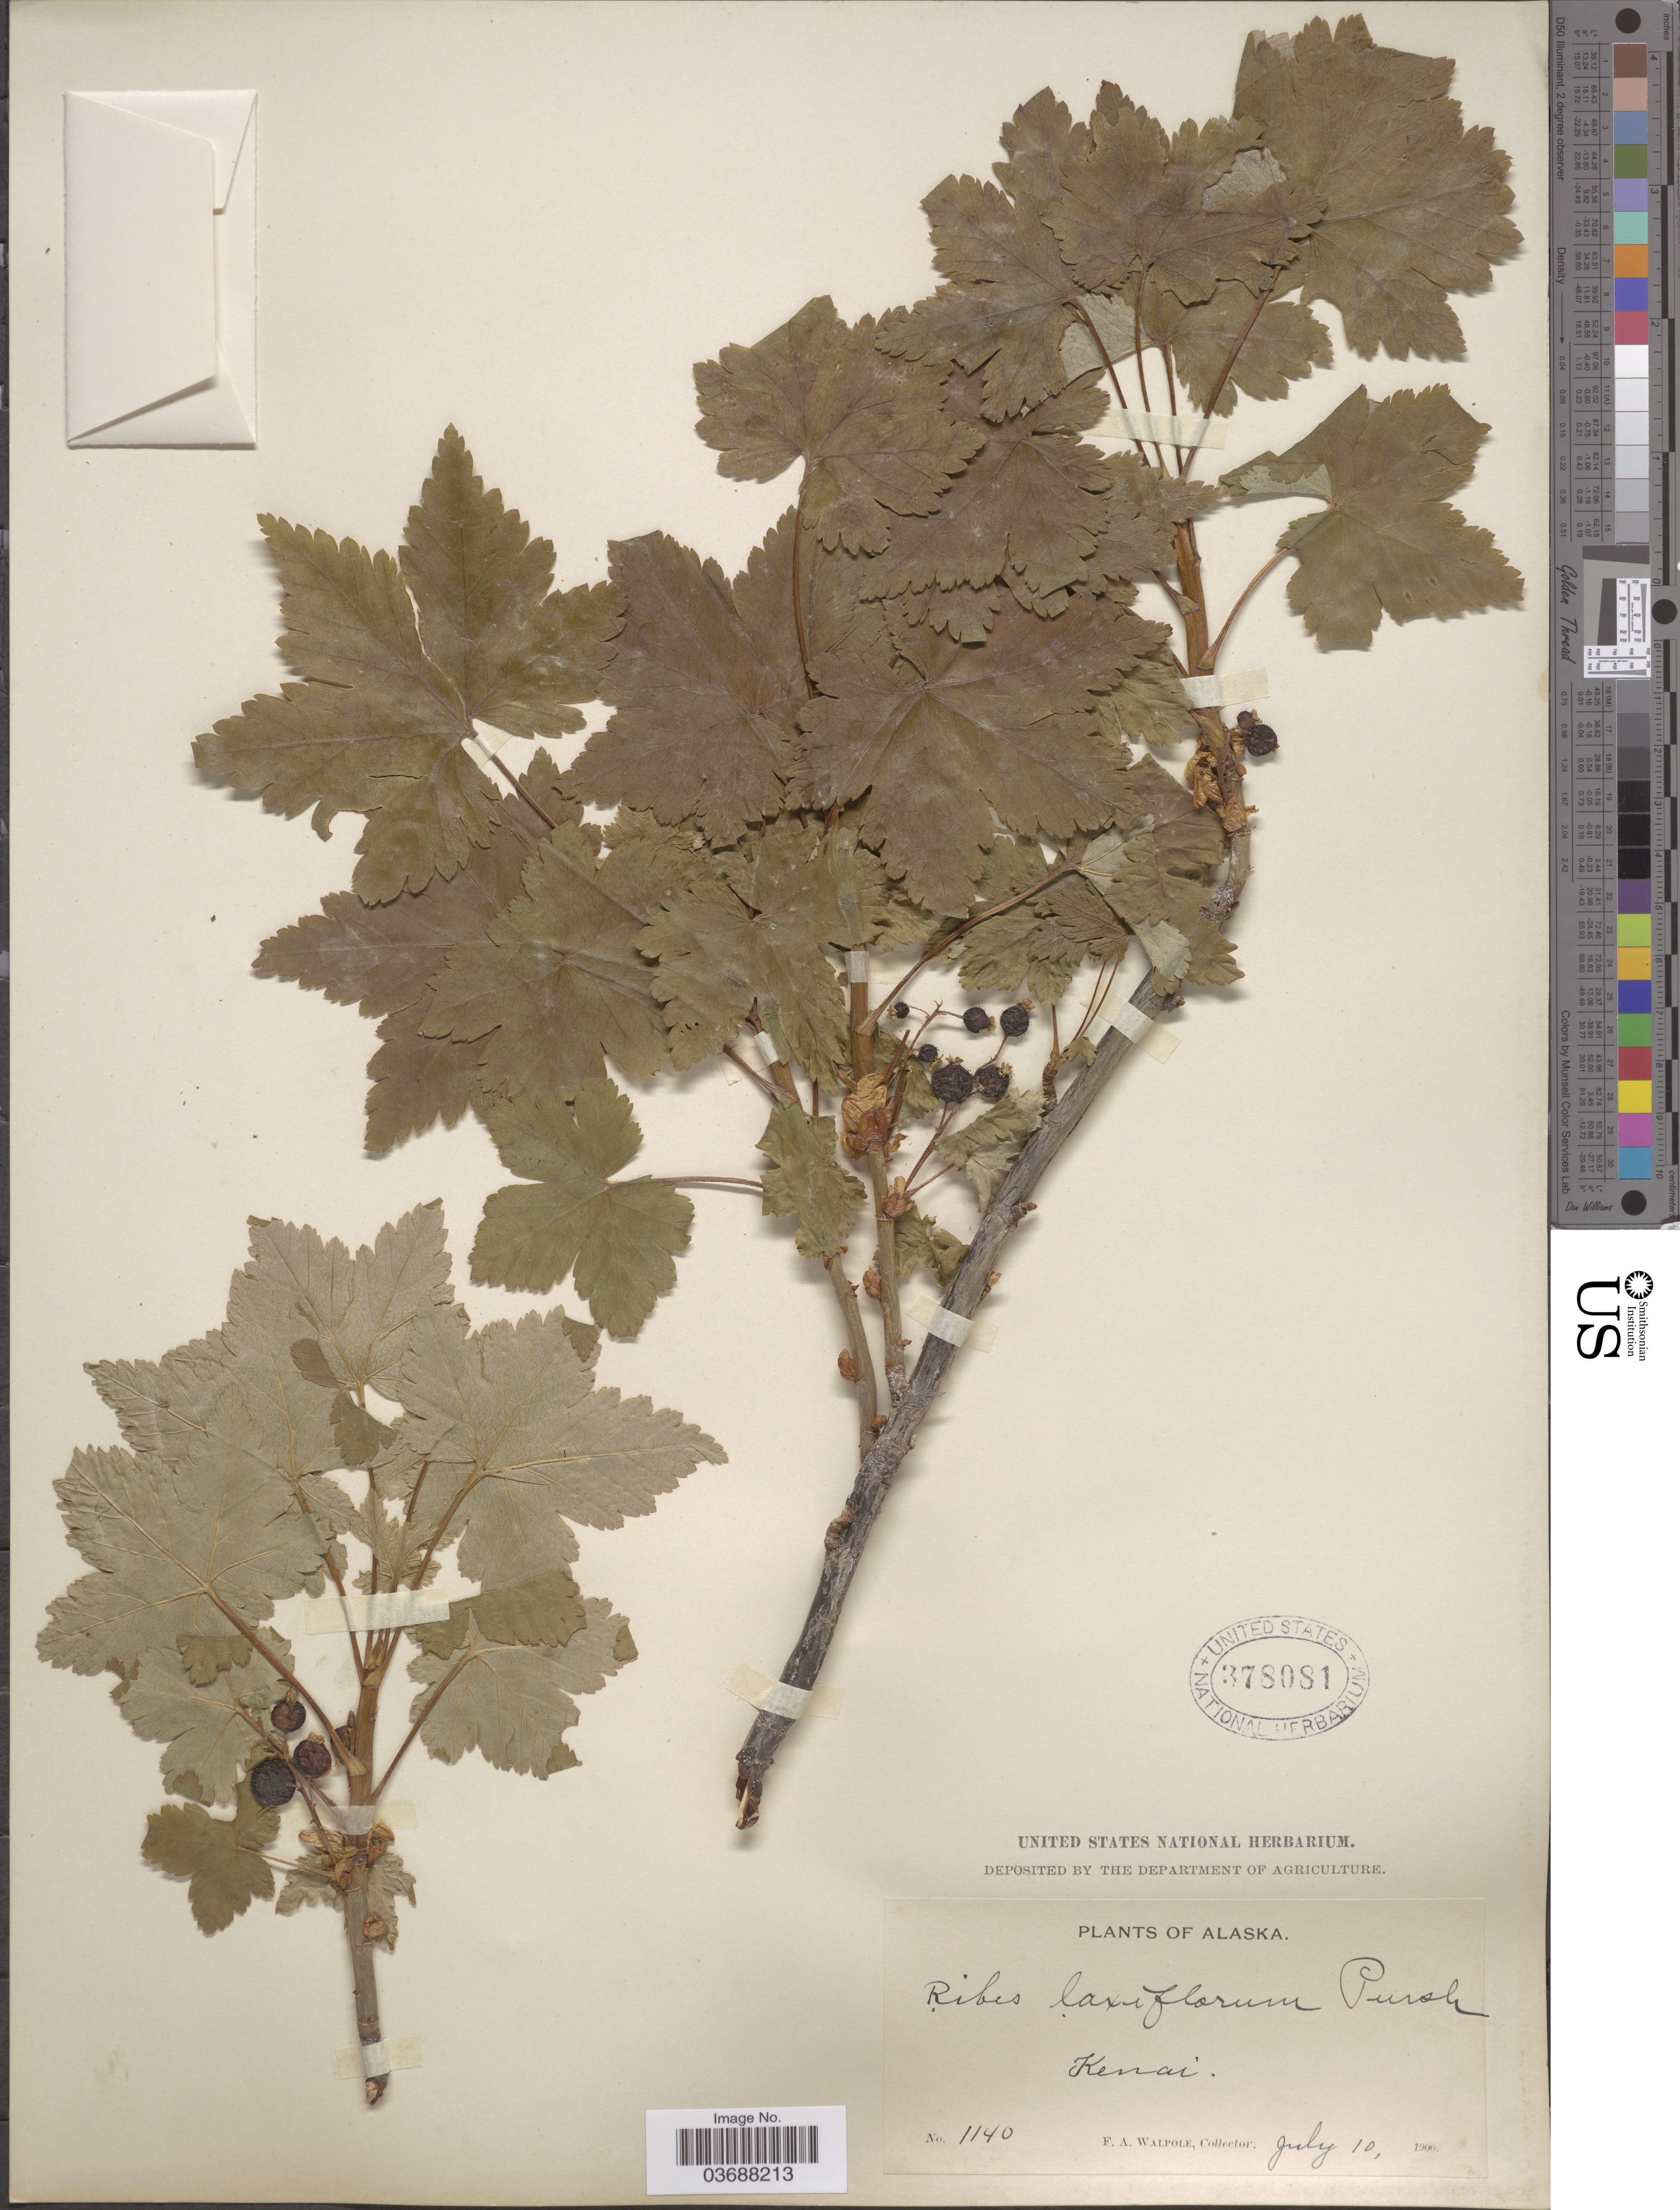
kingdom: Plantae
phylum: Tracheophyta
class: Magnoliopsida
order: Saxifragales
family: Grossulariaceae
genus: Ribes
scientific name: Ribes laxiflorum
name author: Pursh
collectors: F. Walpole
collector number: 1140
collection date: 1900-07-10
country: United States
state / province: Alaska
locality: Kenai.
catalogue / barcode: US 378081